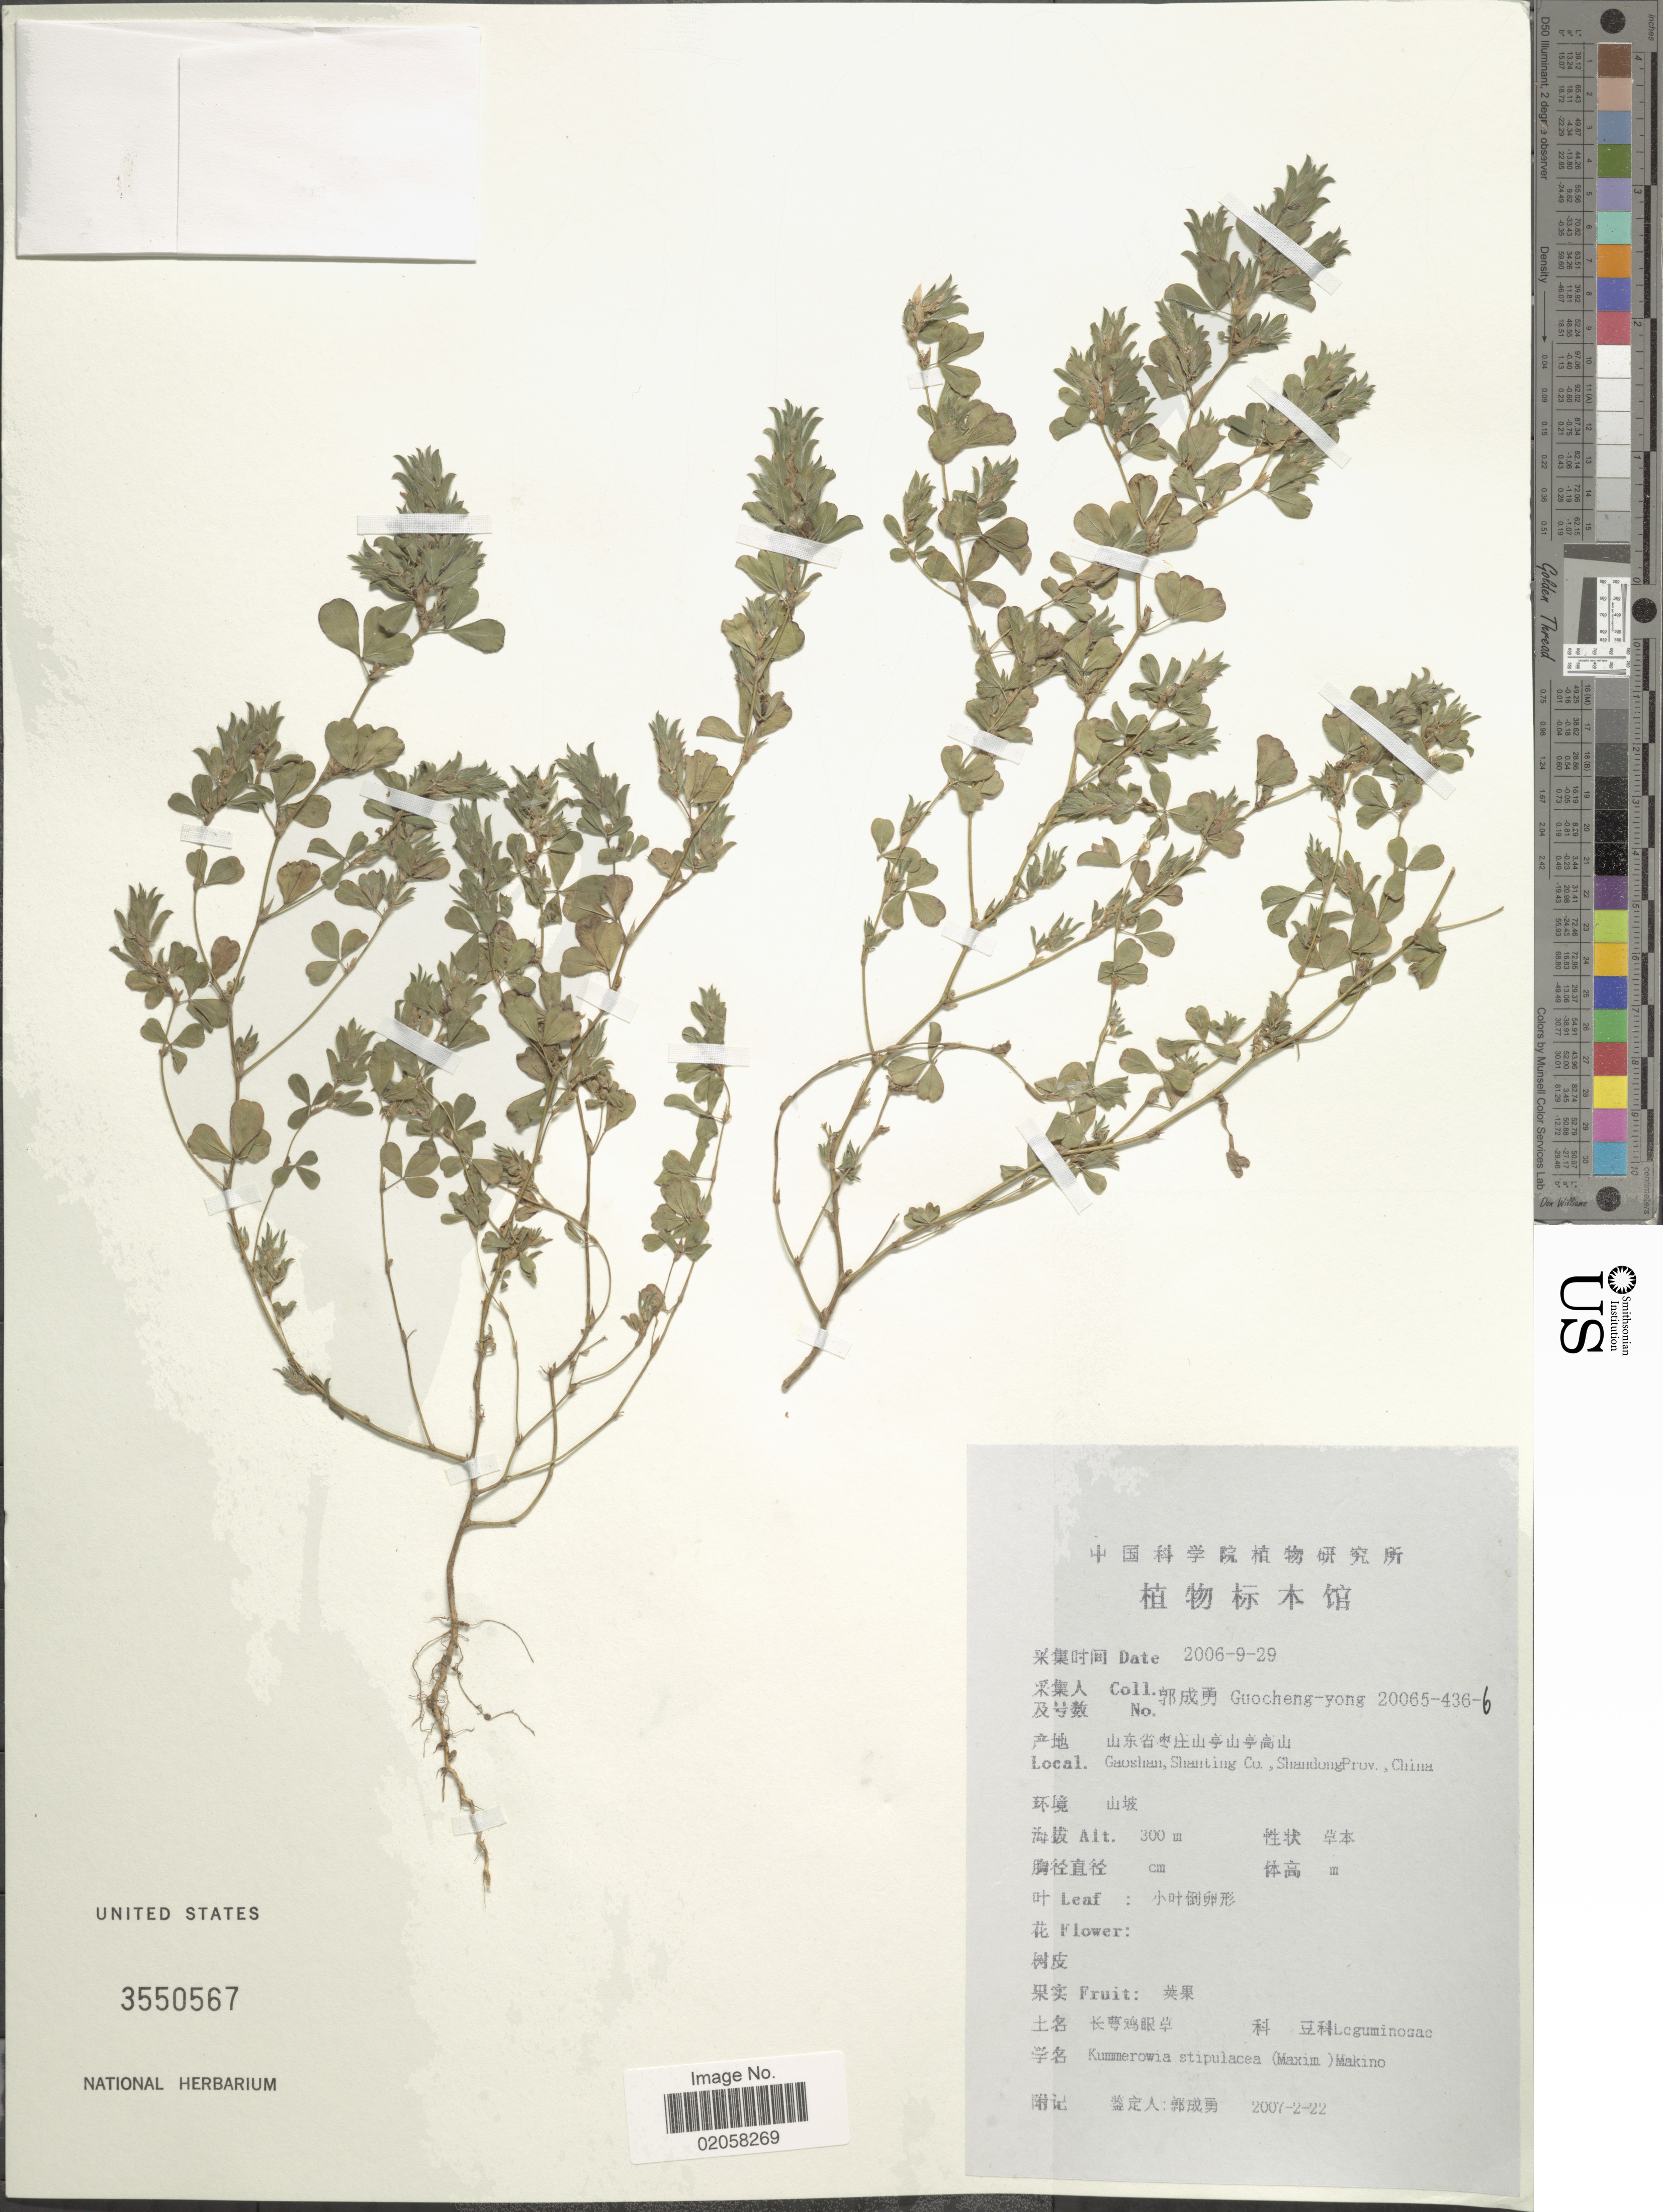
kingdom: Plantae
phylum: Tracheophyta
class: Magnoliopsida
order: Fabales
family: Fabaceae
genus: Kummerowia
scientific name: Kummerowia stipulacea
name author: (Maxim.) Makino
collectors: Guo cheng-yong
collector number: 20065-436-6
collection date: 2006-09-29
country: China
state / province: Shandong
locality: Gaoshan, Shanting Co., Shandong Prov.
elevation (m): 300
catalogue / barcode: US 3550567